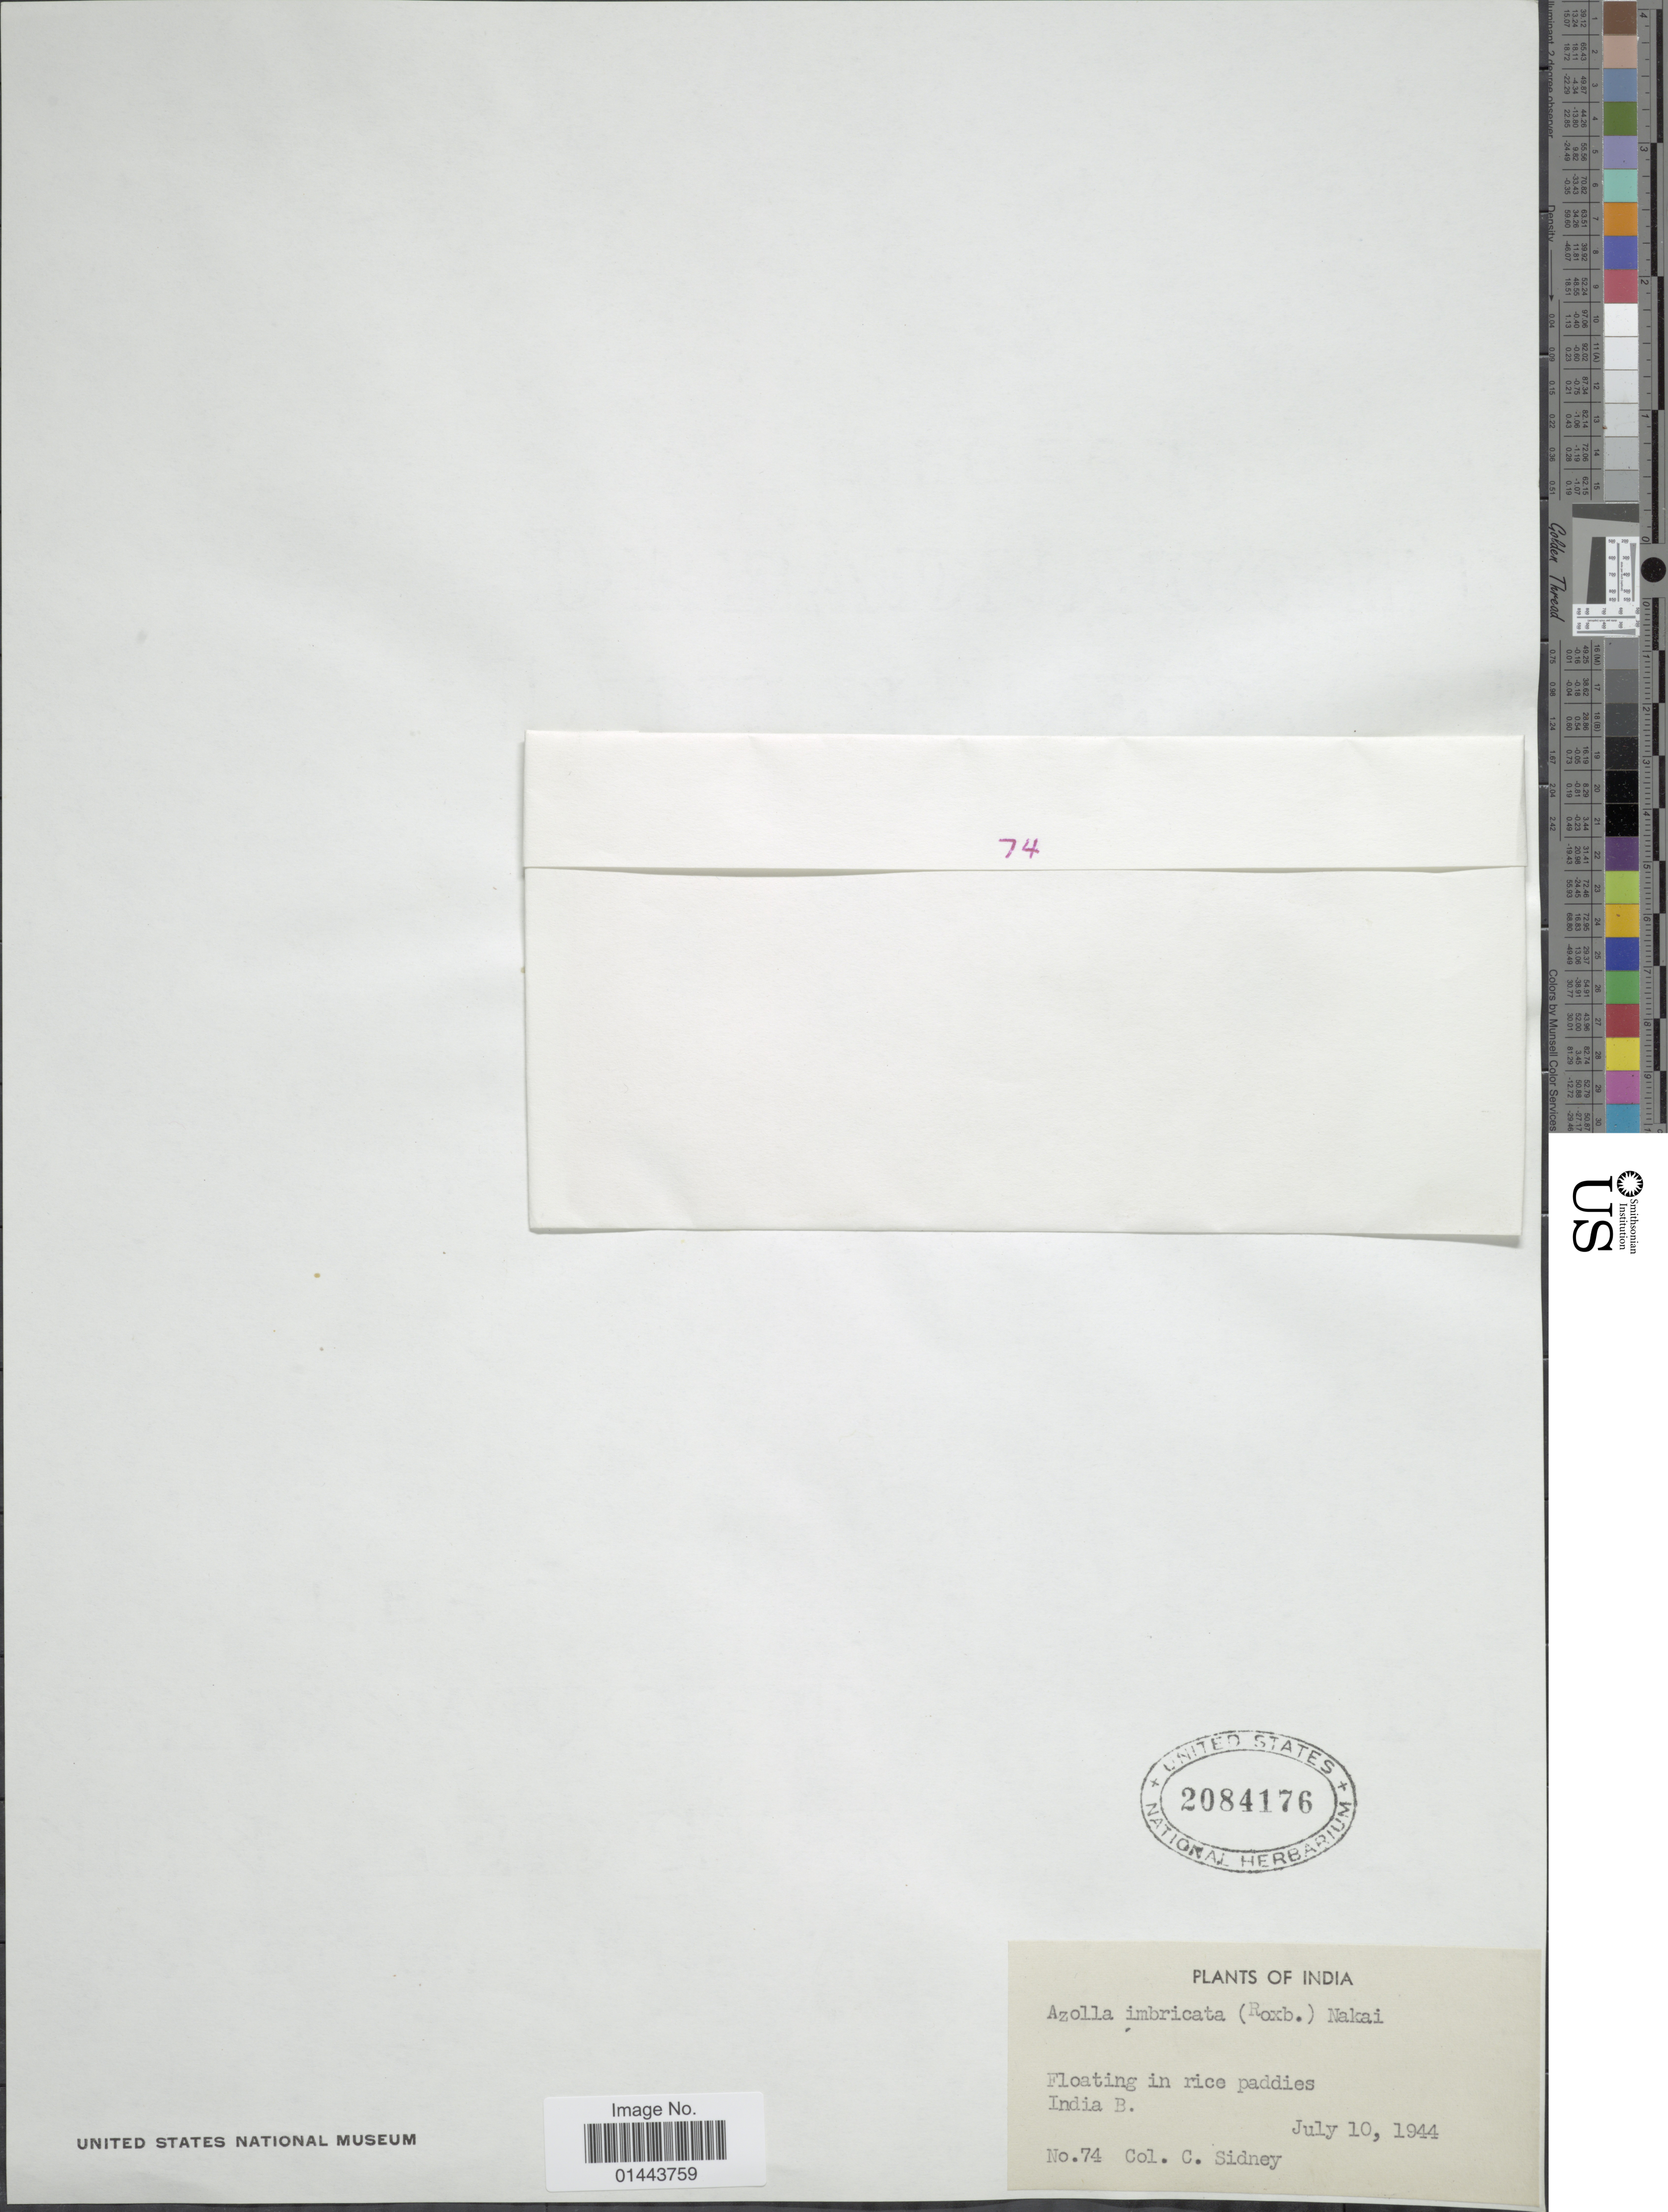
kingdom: Plantae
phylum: Tracheophyta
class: Polypodiopsida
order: Salviniales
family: Salviniaceae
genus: Azolla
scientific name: Azolla imbricata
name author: (Roxb.) Nakai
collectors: C. Sidney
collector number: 74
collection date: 1944-07-10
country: India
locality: Floating in rice paddies, India B.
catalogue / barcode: US 2084176